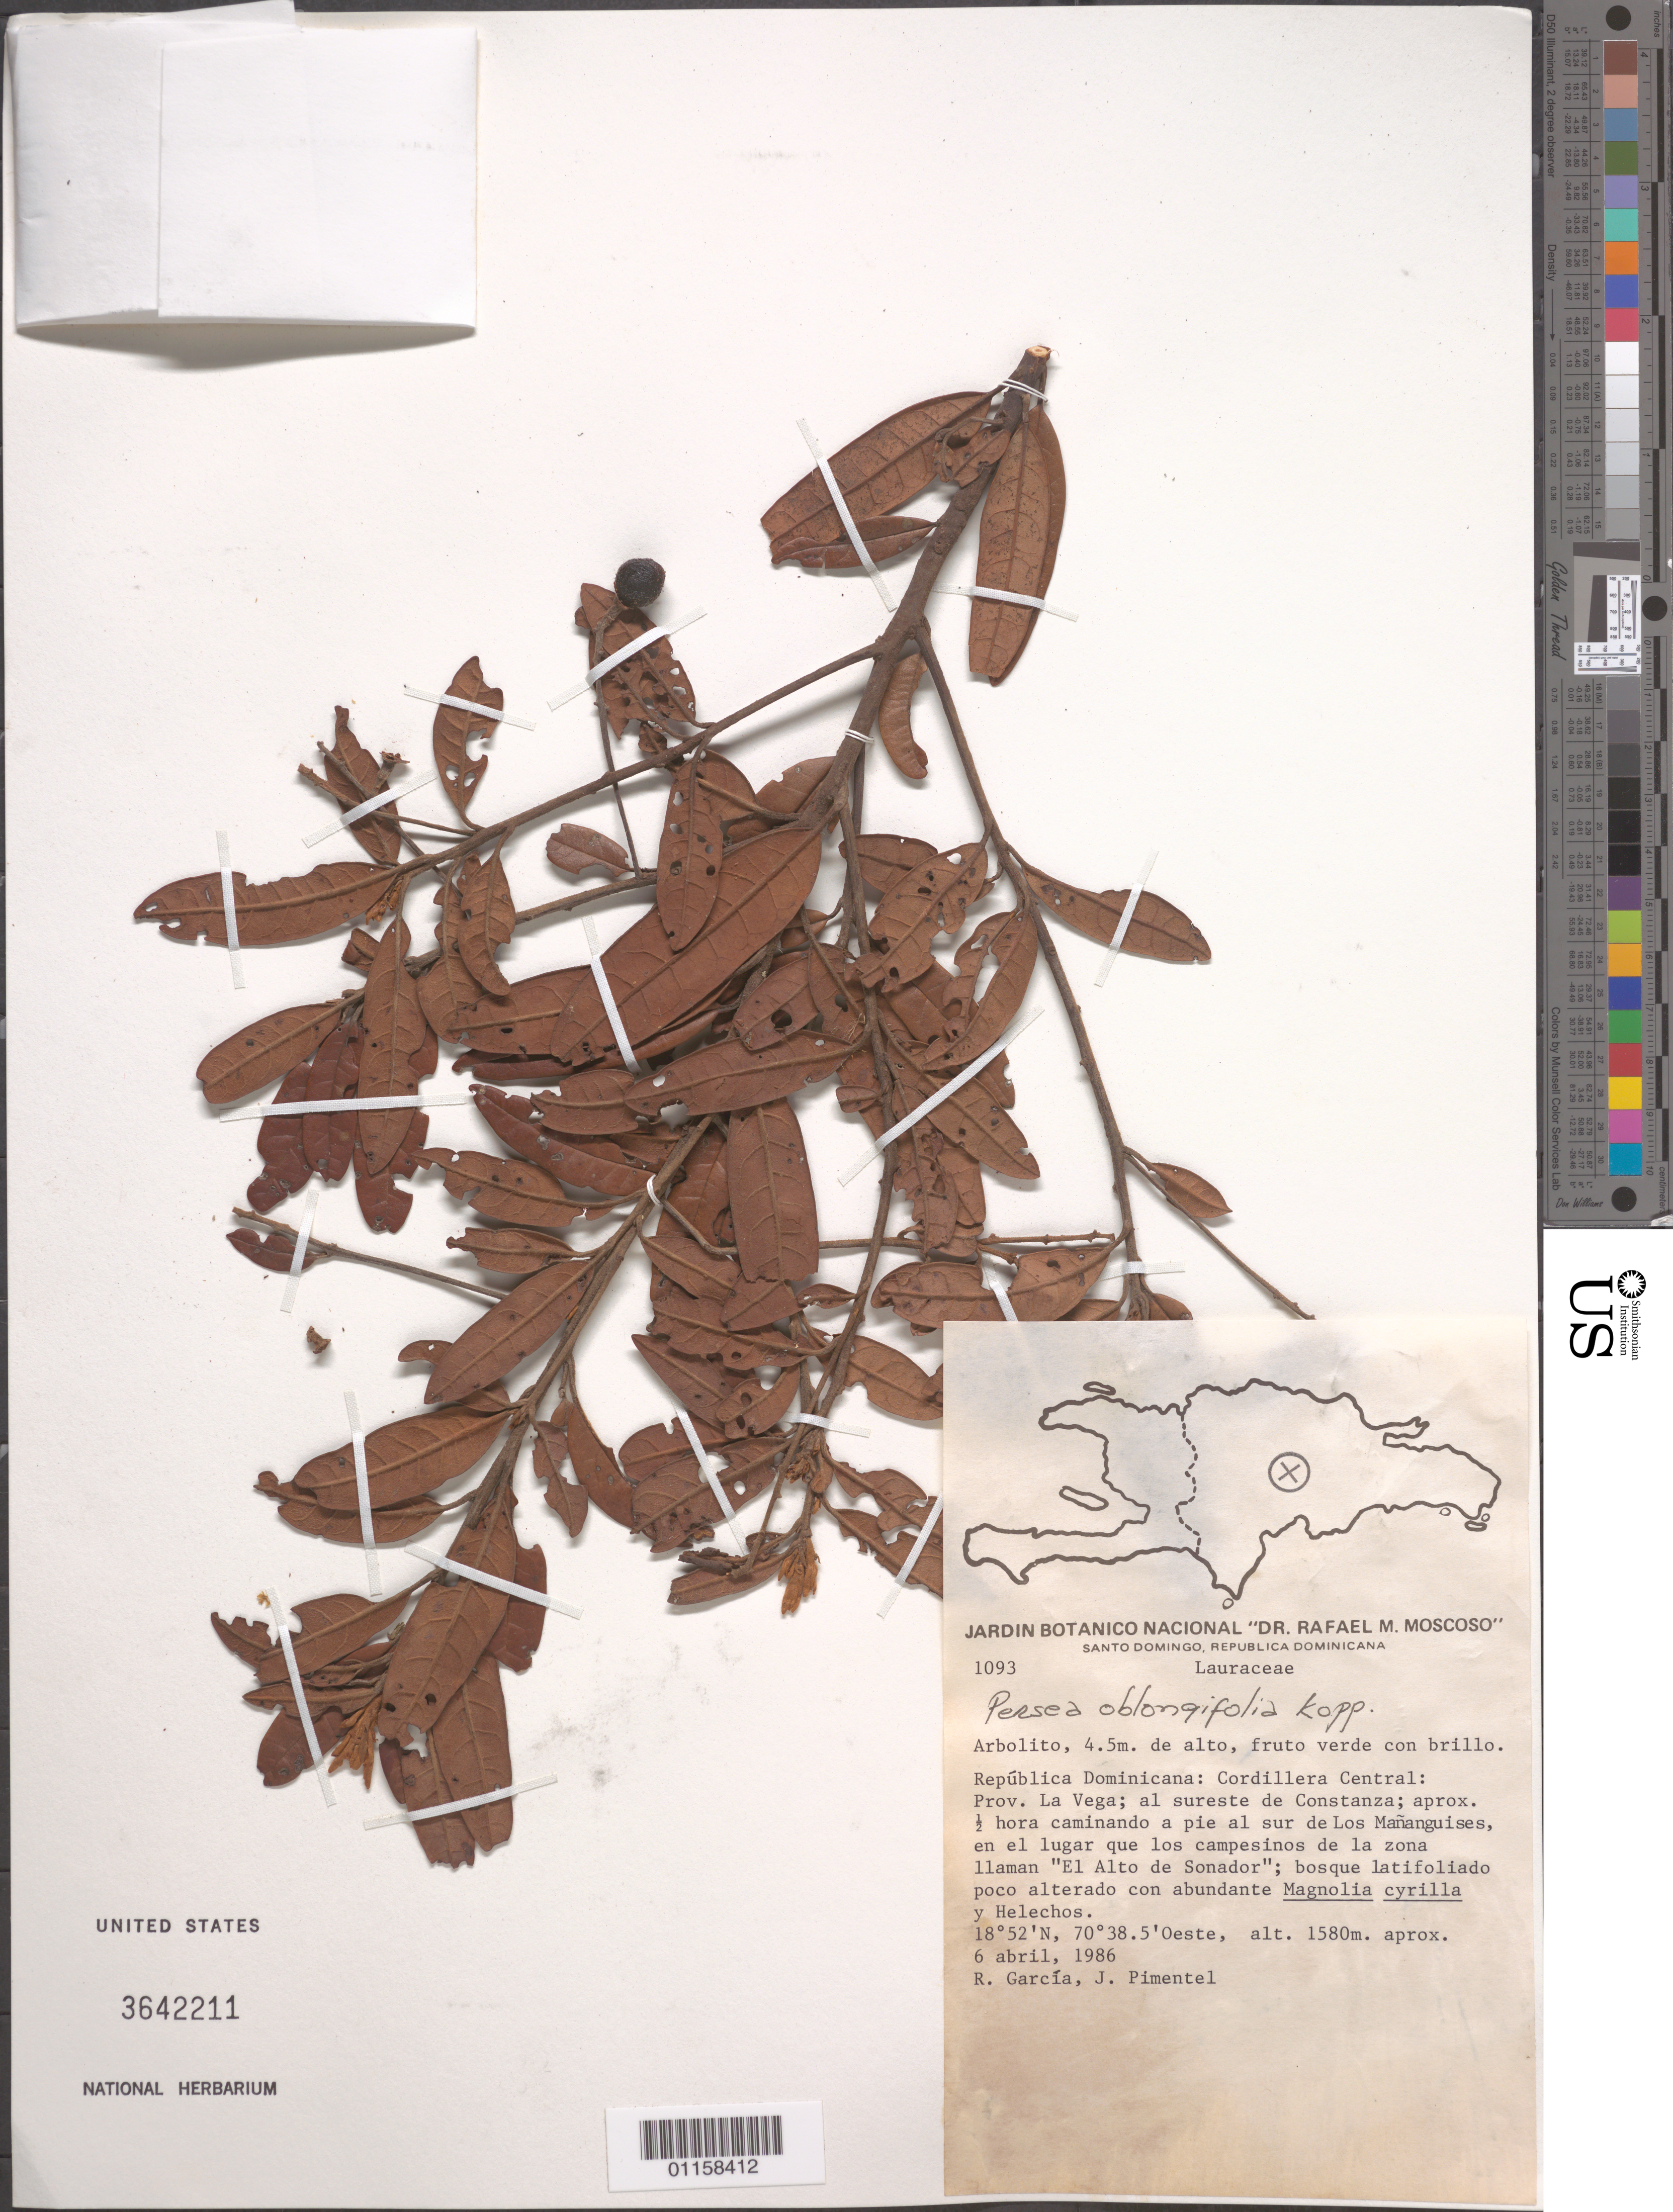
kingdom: Plantae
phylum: Tracheophyta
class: Magnoliopsida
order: Laurales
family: Lauraceae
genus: Persea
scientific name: Persea oblongifolia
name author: L.E. Kopp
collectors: R. García & J. Pimentel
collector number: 1093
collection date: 1986-04-06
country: Dominican Republic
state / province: La Vega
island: Hispaniola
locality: Cordillera Central, al sureste de Constanza; aprox. ½ hour caminando a pie sl sur de Los Mañanguises.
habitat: En el lugar que los campesinos de la zona llaman "El Alto de Sonador"; bosque latifoliado poco alterado con abundante Magnolia cyrilla y Helechos.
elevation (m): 1580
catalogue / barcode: US 3642211